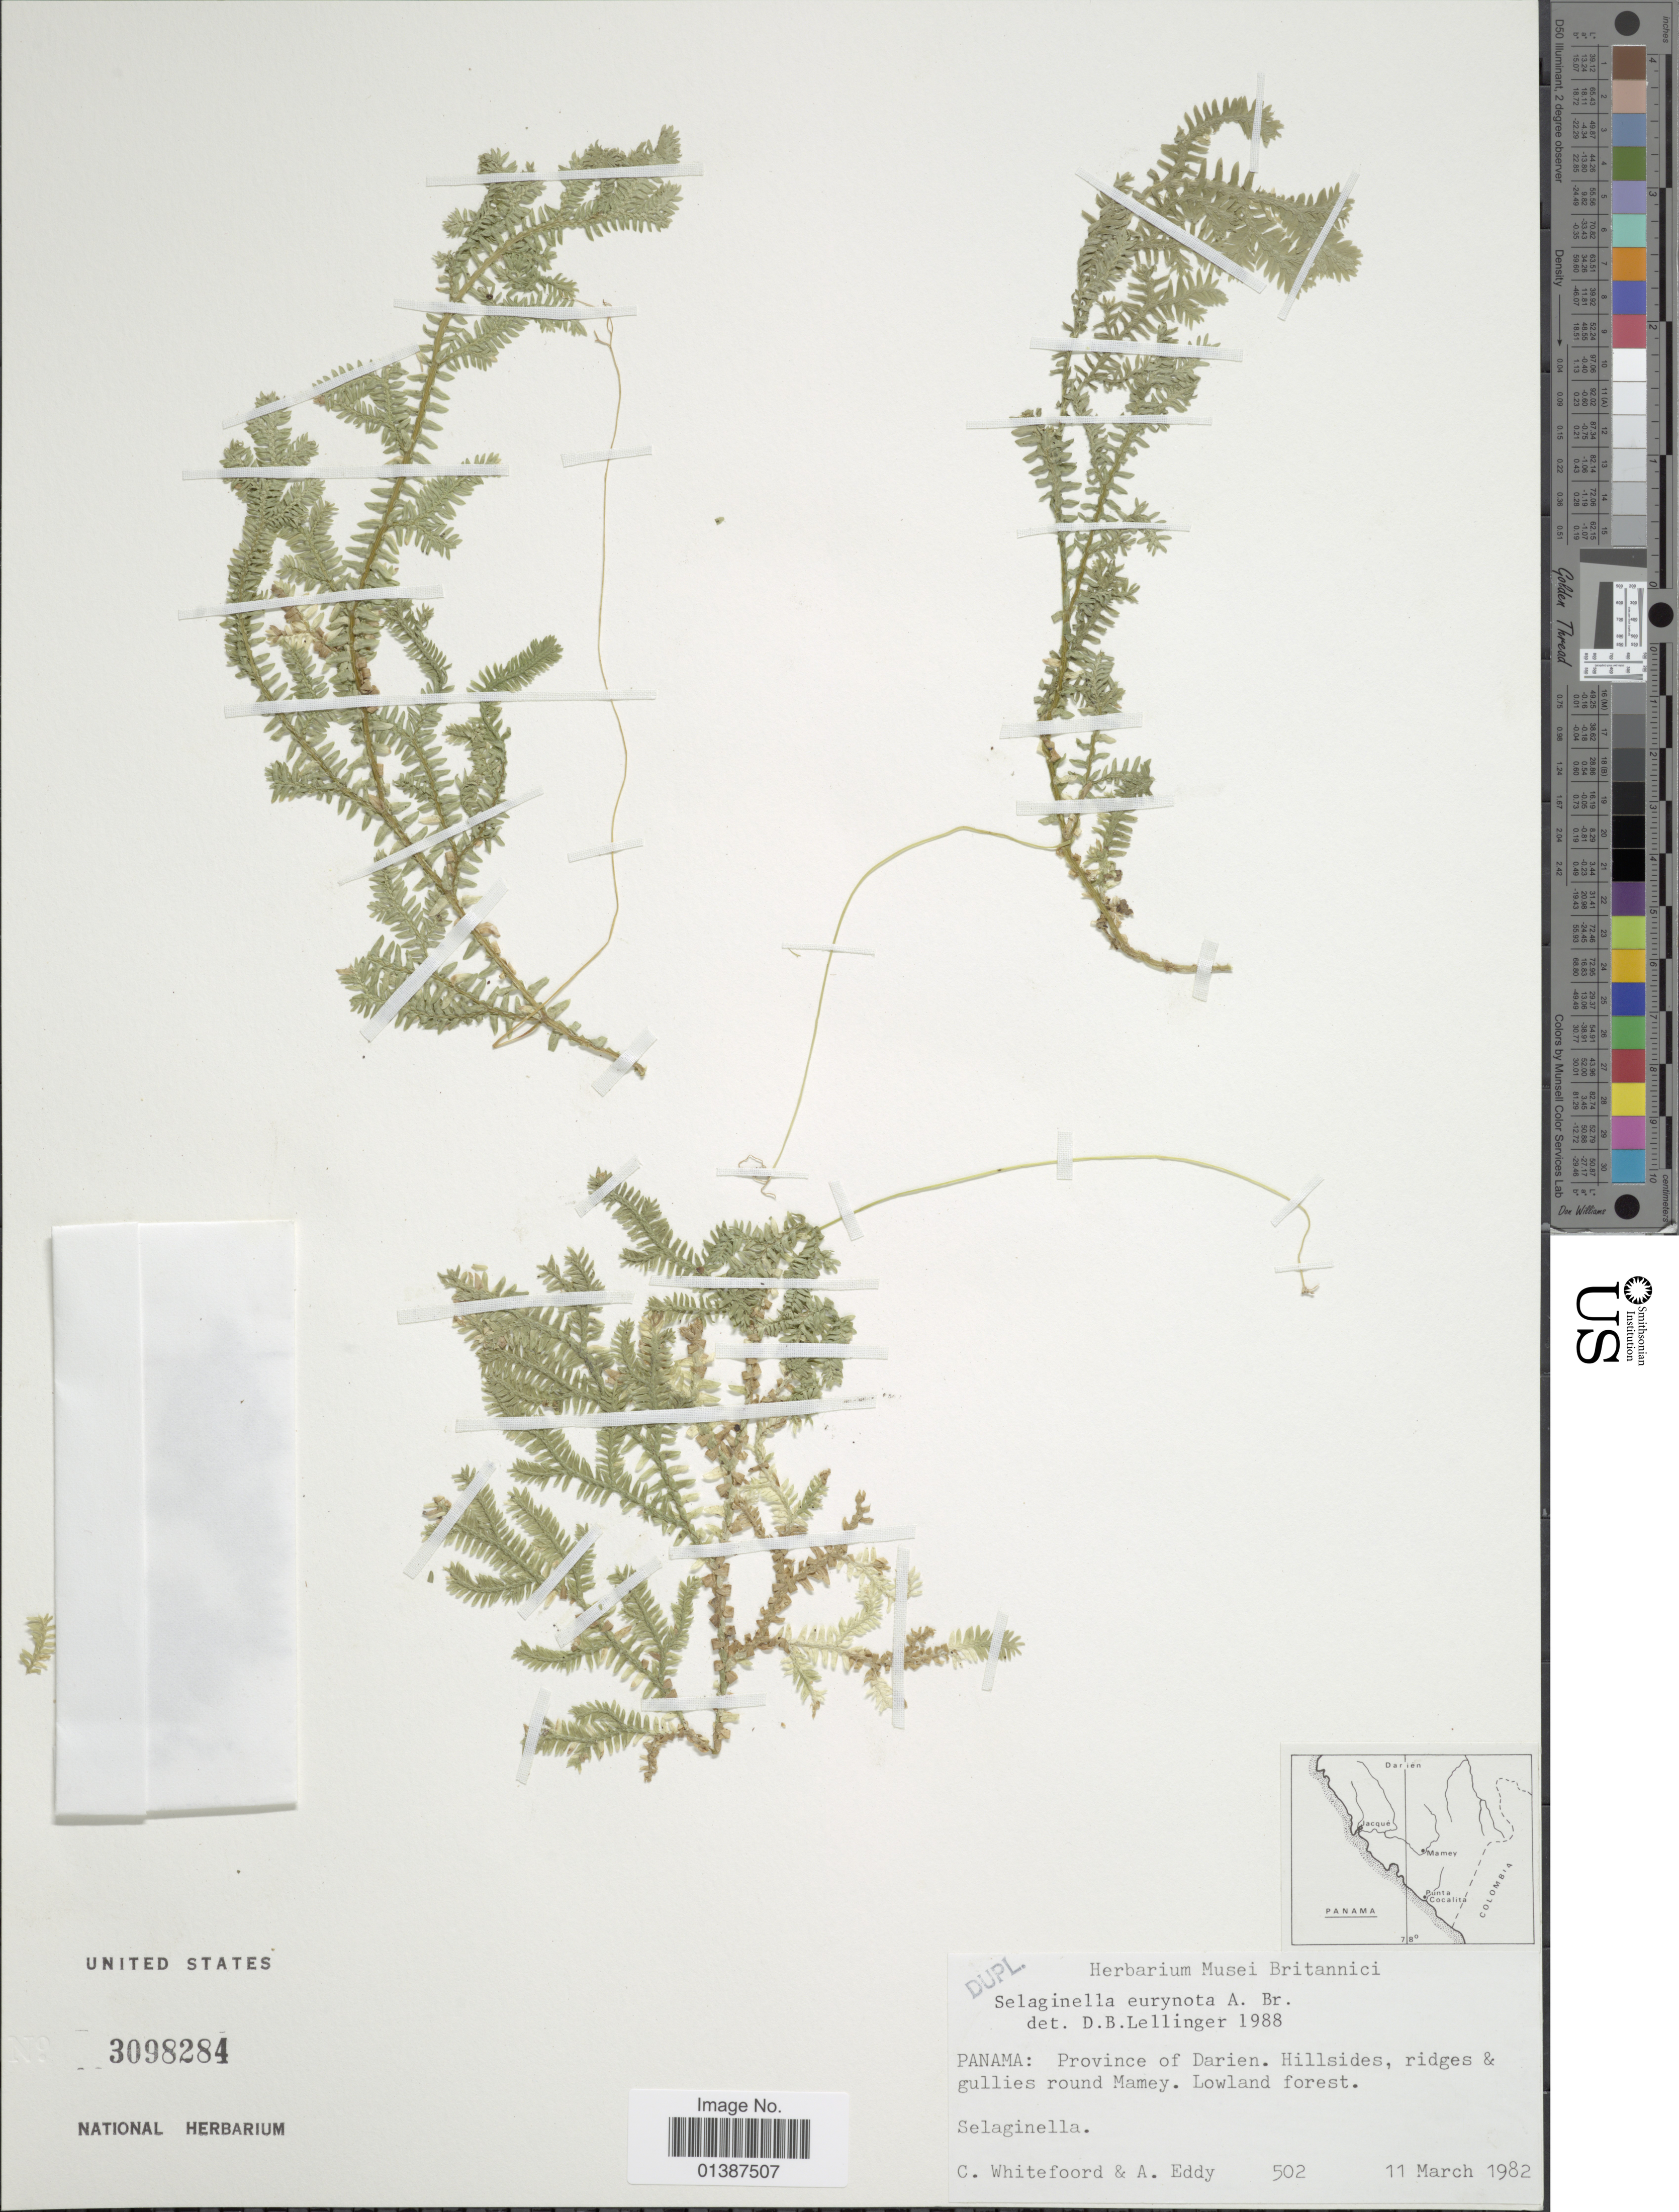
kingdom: Plantae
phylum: Tracheophyta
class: Lycopodiopsida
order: Selaginellales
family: Selaginellaceae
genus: Selaginella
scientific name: Selaginella eurynota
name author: A. Braun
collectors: C. Whitefoord & A. Eddy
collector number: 502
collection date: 1982-03-11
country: Panama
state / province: Darién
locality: Province of Darien. round Mamey.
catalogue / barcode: US 3098284